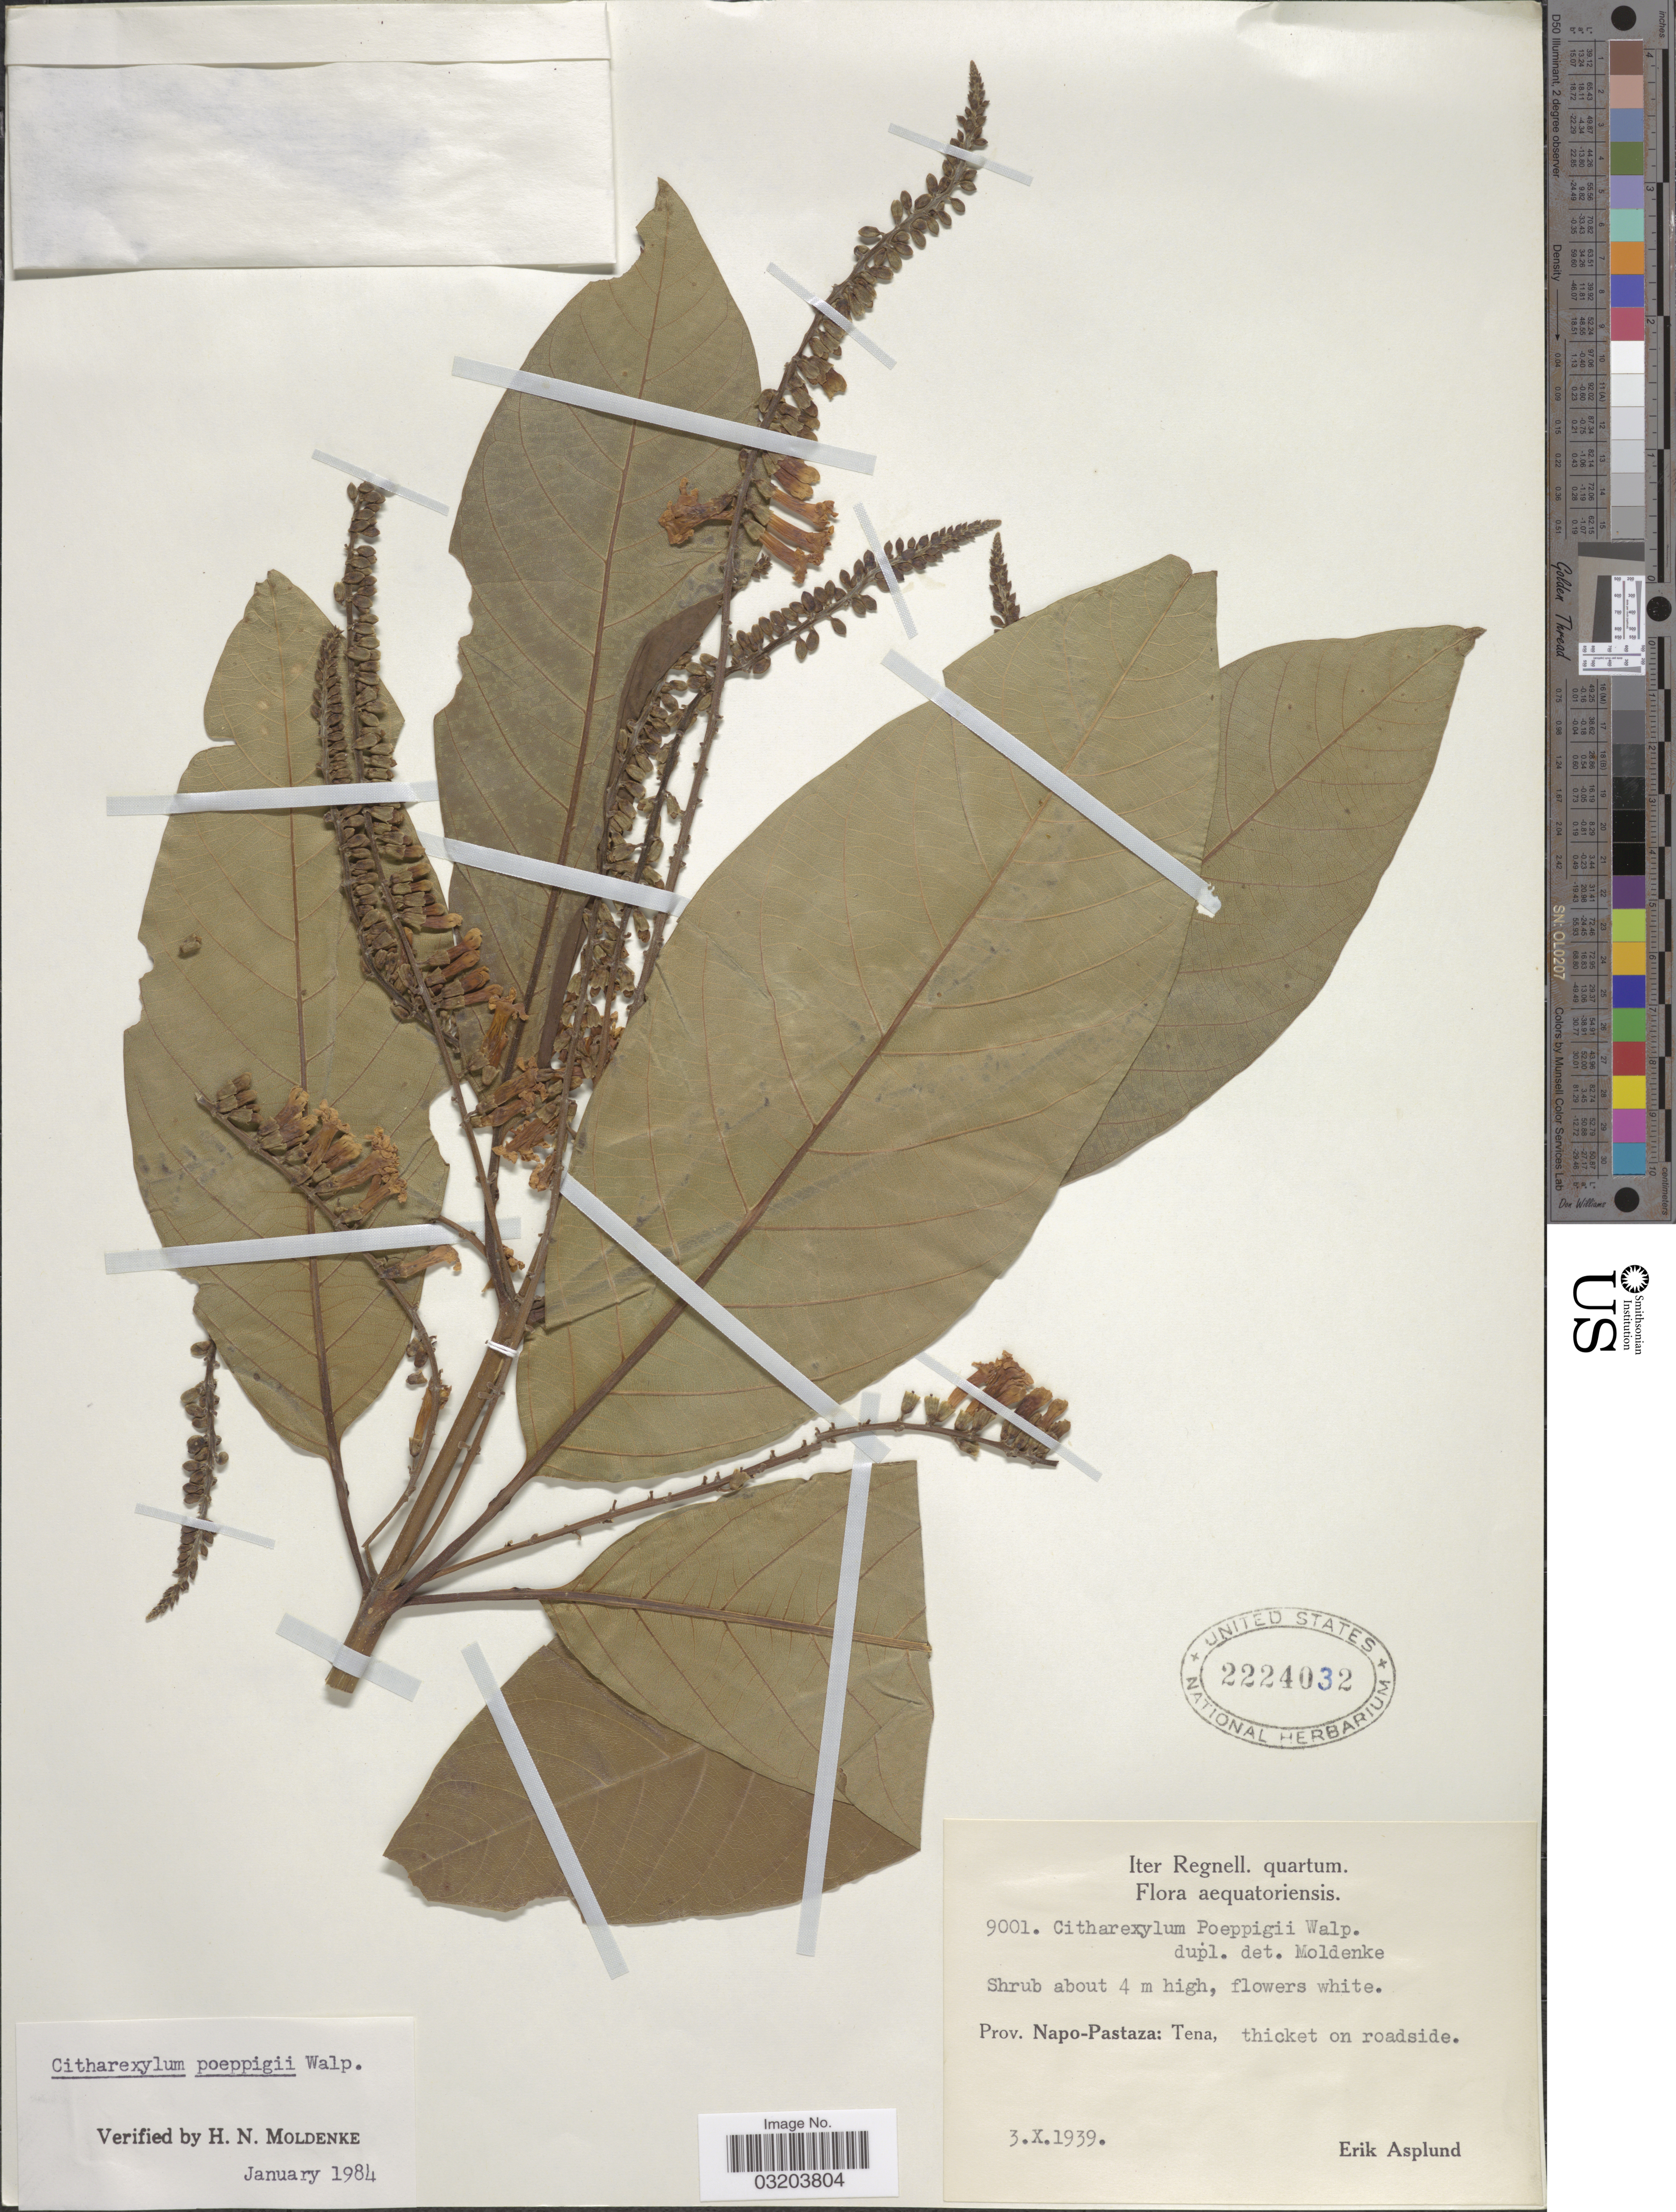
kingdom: Plantae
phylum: Tracheophyta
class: Magnoliopsida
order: Lamiales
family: Verbenaceae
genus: Citharexylum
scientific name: Citharexylum poeppigii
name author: Walp.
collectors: E. Asplund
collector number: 9001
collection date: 1939-10-03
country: Ecuador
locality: Prov. Napo-Pastaza: Tena.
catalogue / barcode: US 2224032